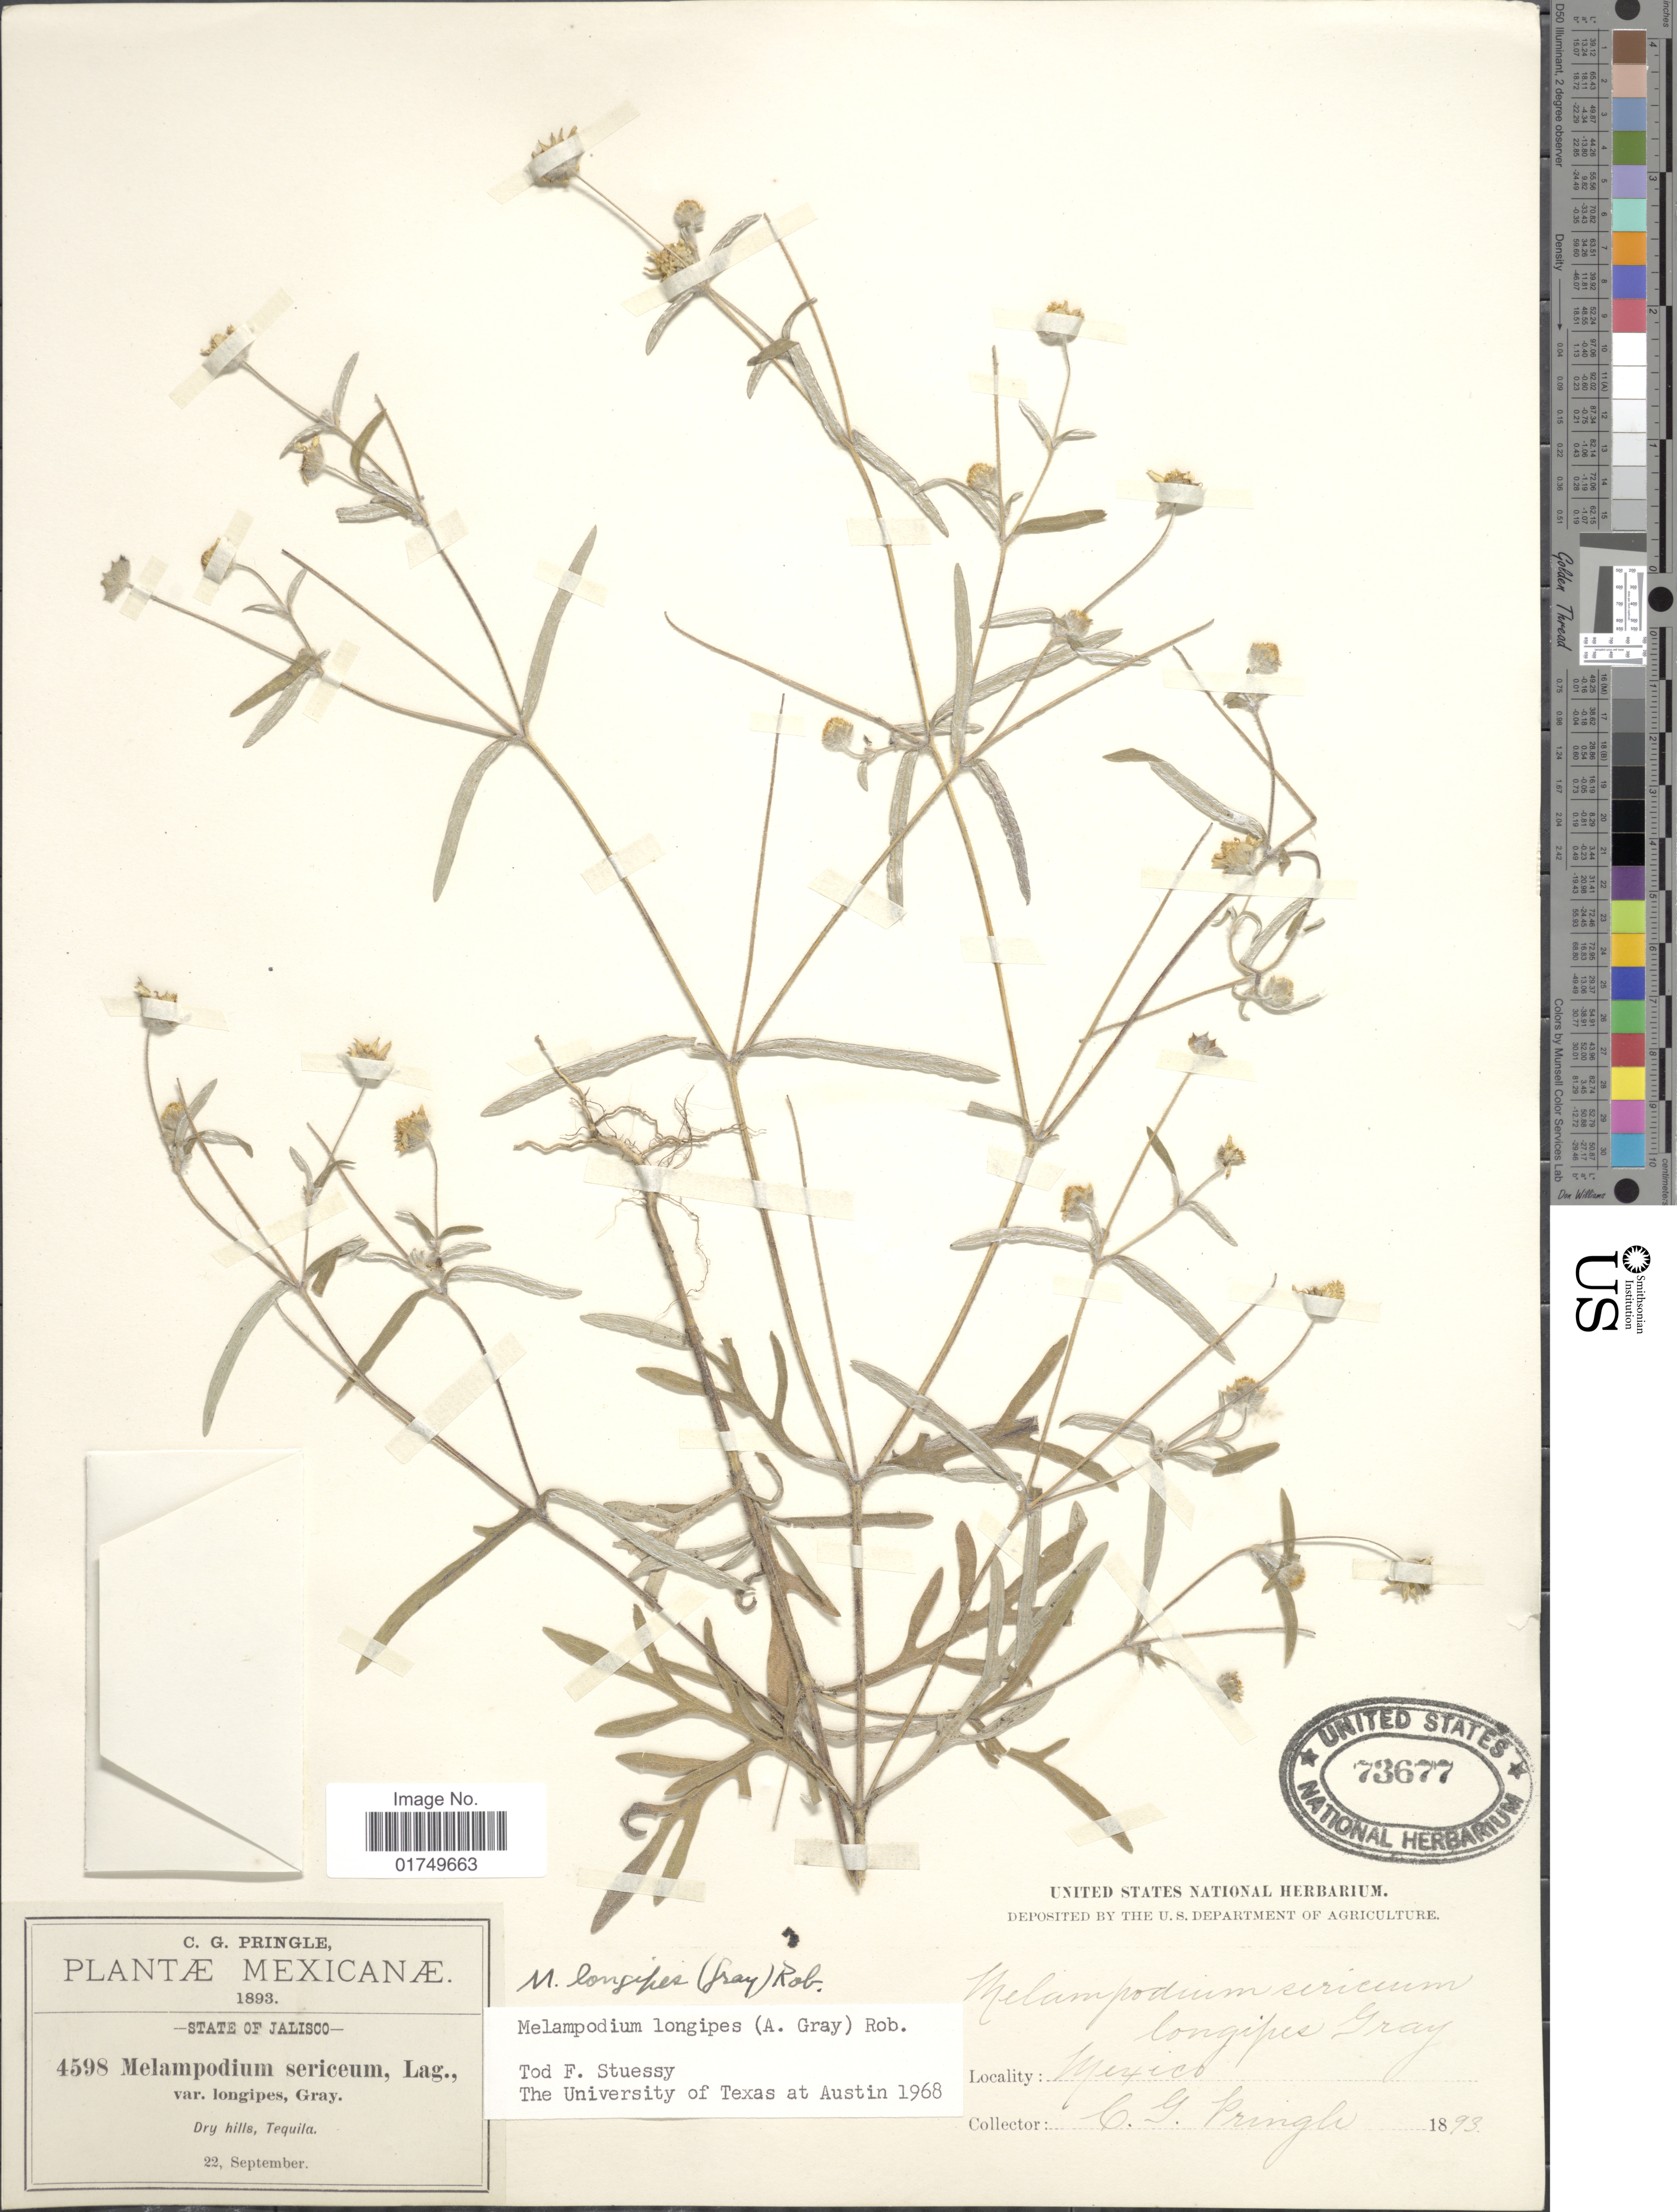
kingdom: Plantae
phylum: Tracheophyta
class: Magnoliopsida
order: Asterales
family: Asteraceae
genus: Melampodium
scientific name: Melampodium longipes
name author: (A. Gray) B.L. Rob.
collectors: C. G. Pringle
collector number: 4598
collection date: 1893-09-22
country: Mexico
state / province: Jalisco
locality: Dry hills, Tequila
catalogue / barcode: US 73677